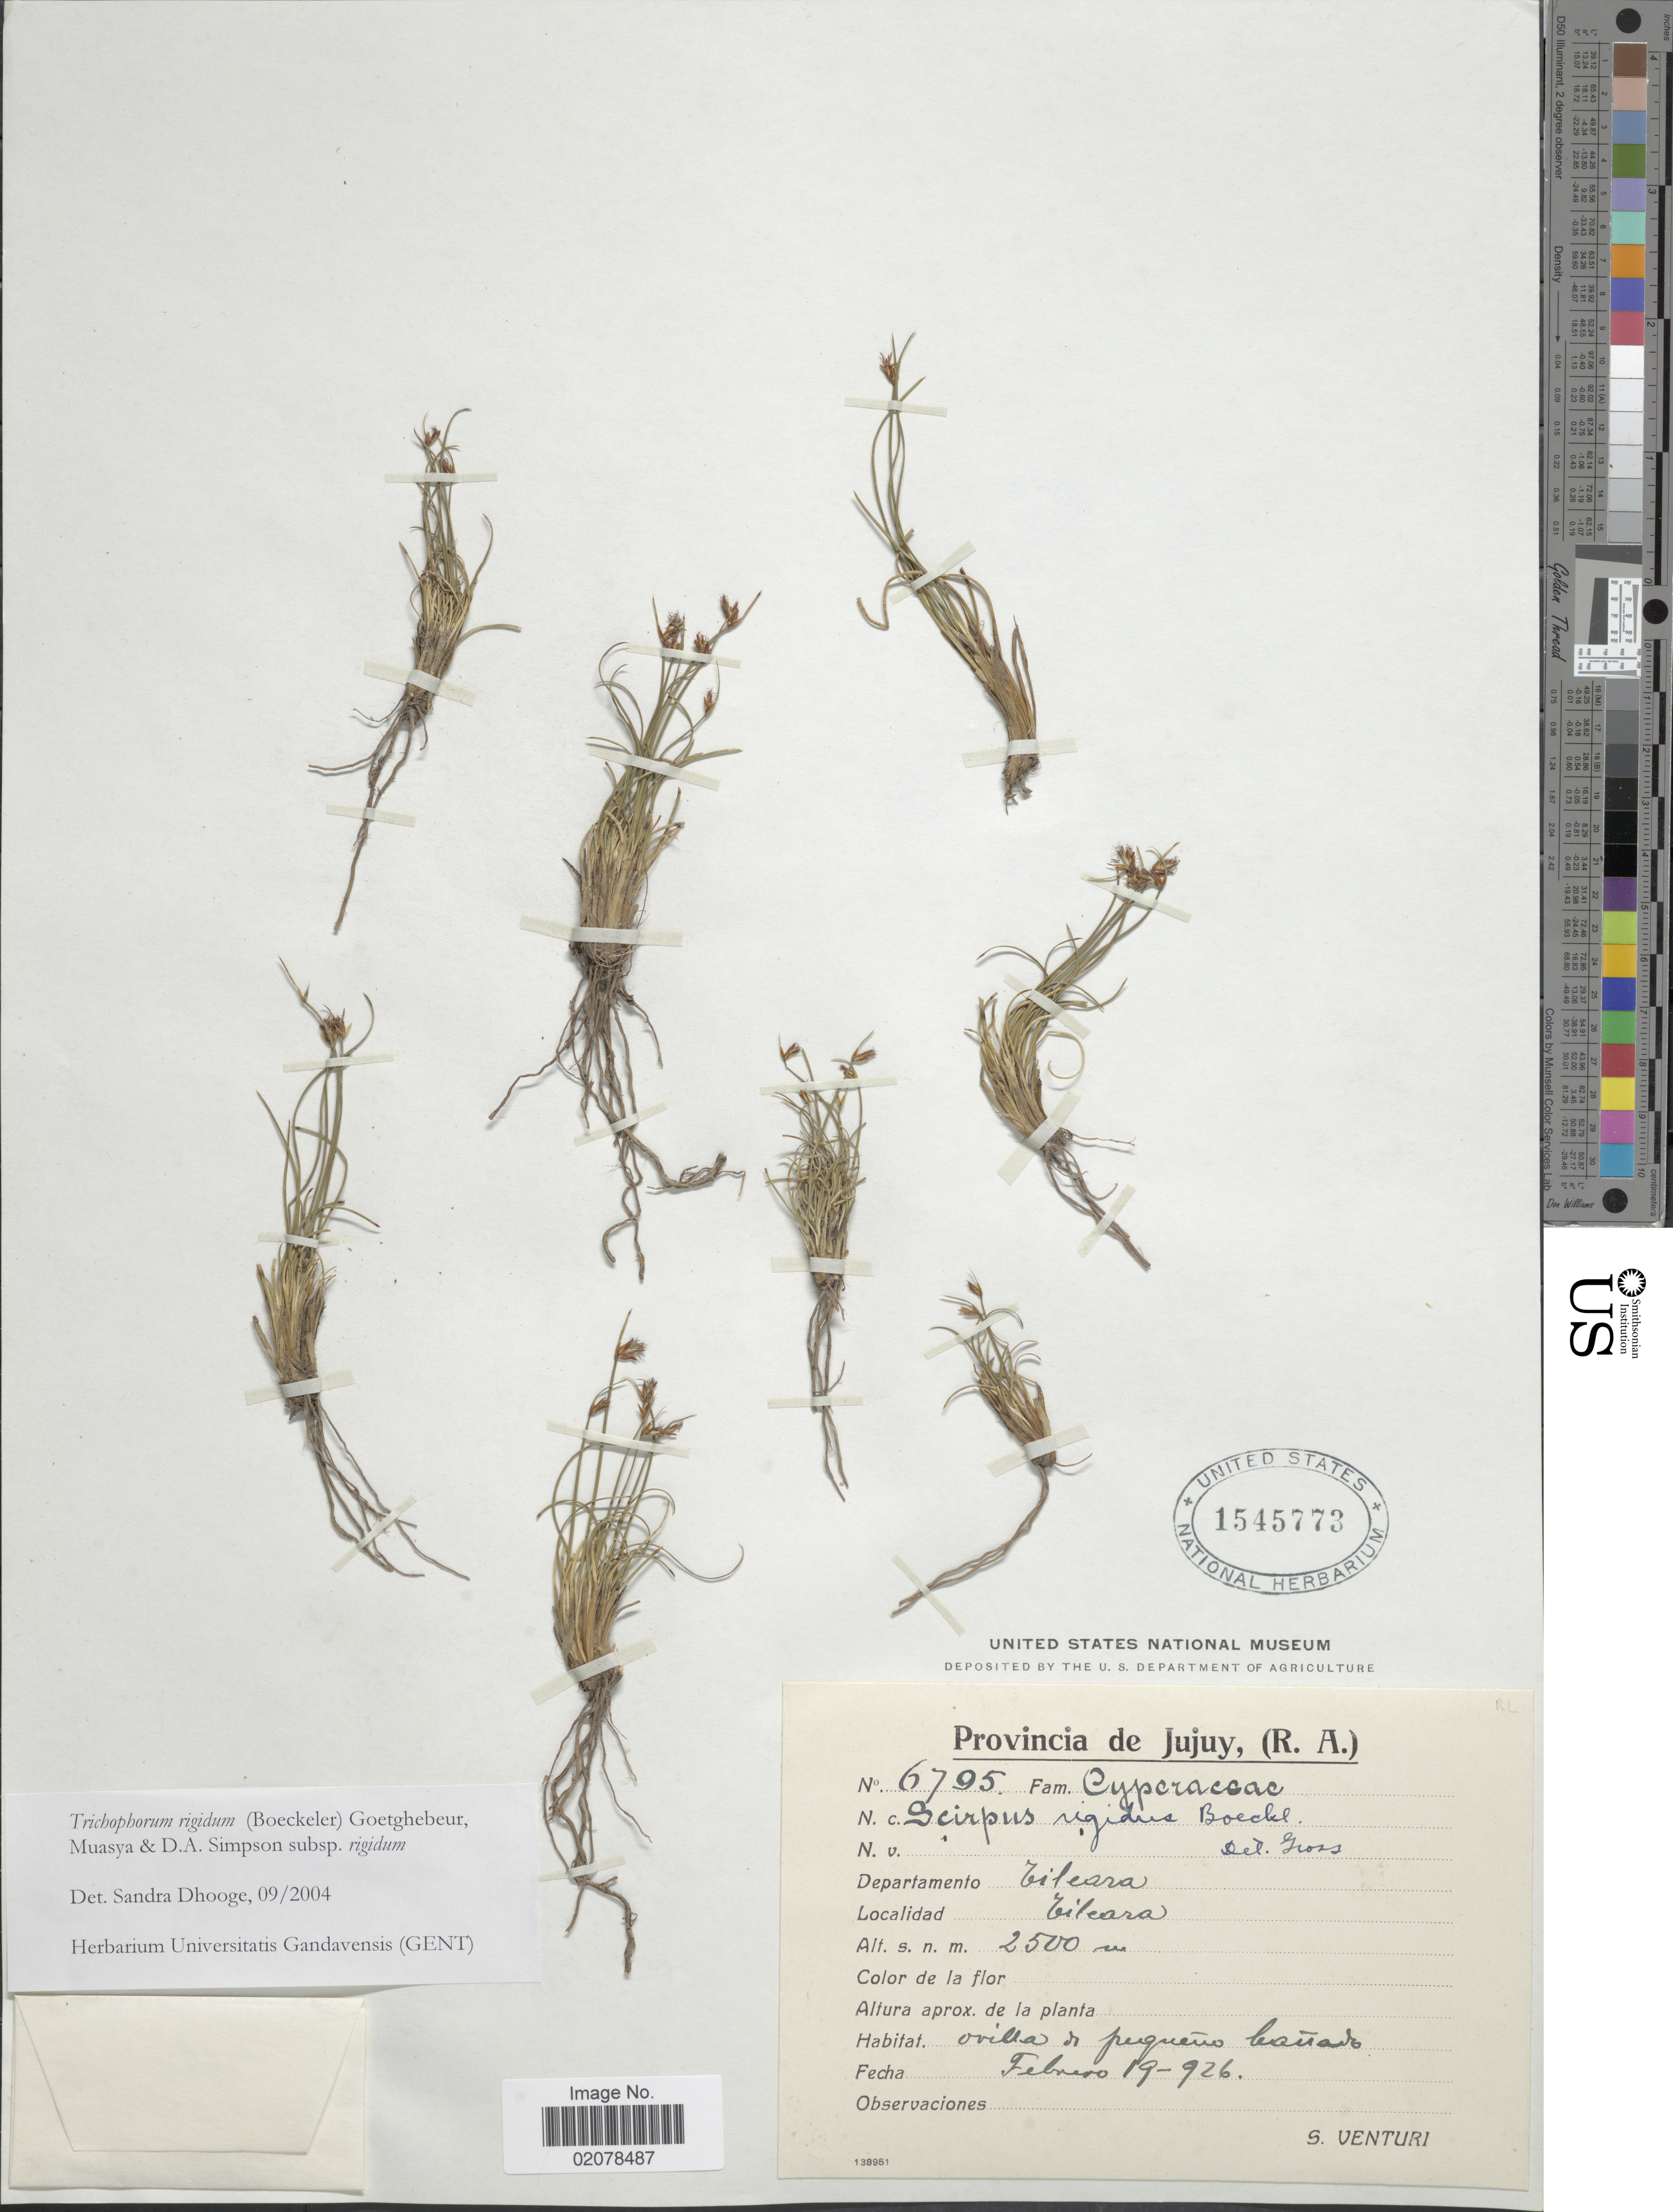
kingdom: Plantae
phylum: Tracheophyta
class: Liliopsida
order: Poales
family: Cyperaceae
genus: Trichophorum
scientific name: Trichophorum rigidum subsp. rigidum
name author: (Steud.) Goetgh. et al.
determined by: Dhooge, S.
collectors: S. Venturi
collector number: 6795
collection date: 1926-02-19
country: Argentina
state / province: Jujuy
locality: Departamento Tilcara, Tilcara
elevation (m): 2500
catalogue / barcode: US 1545773